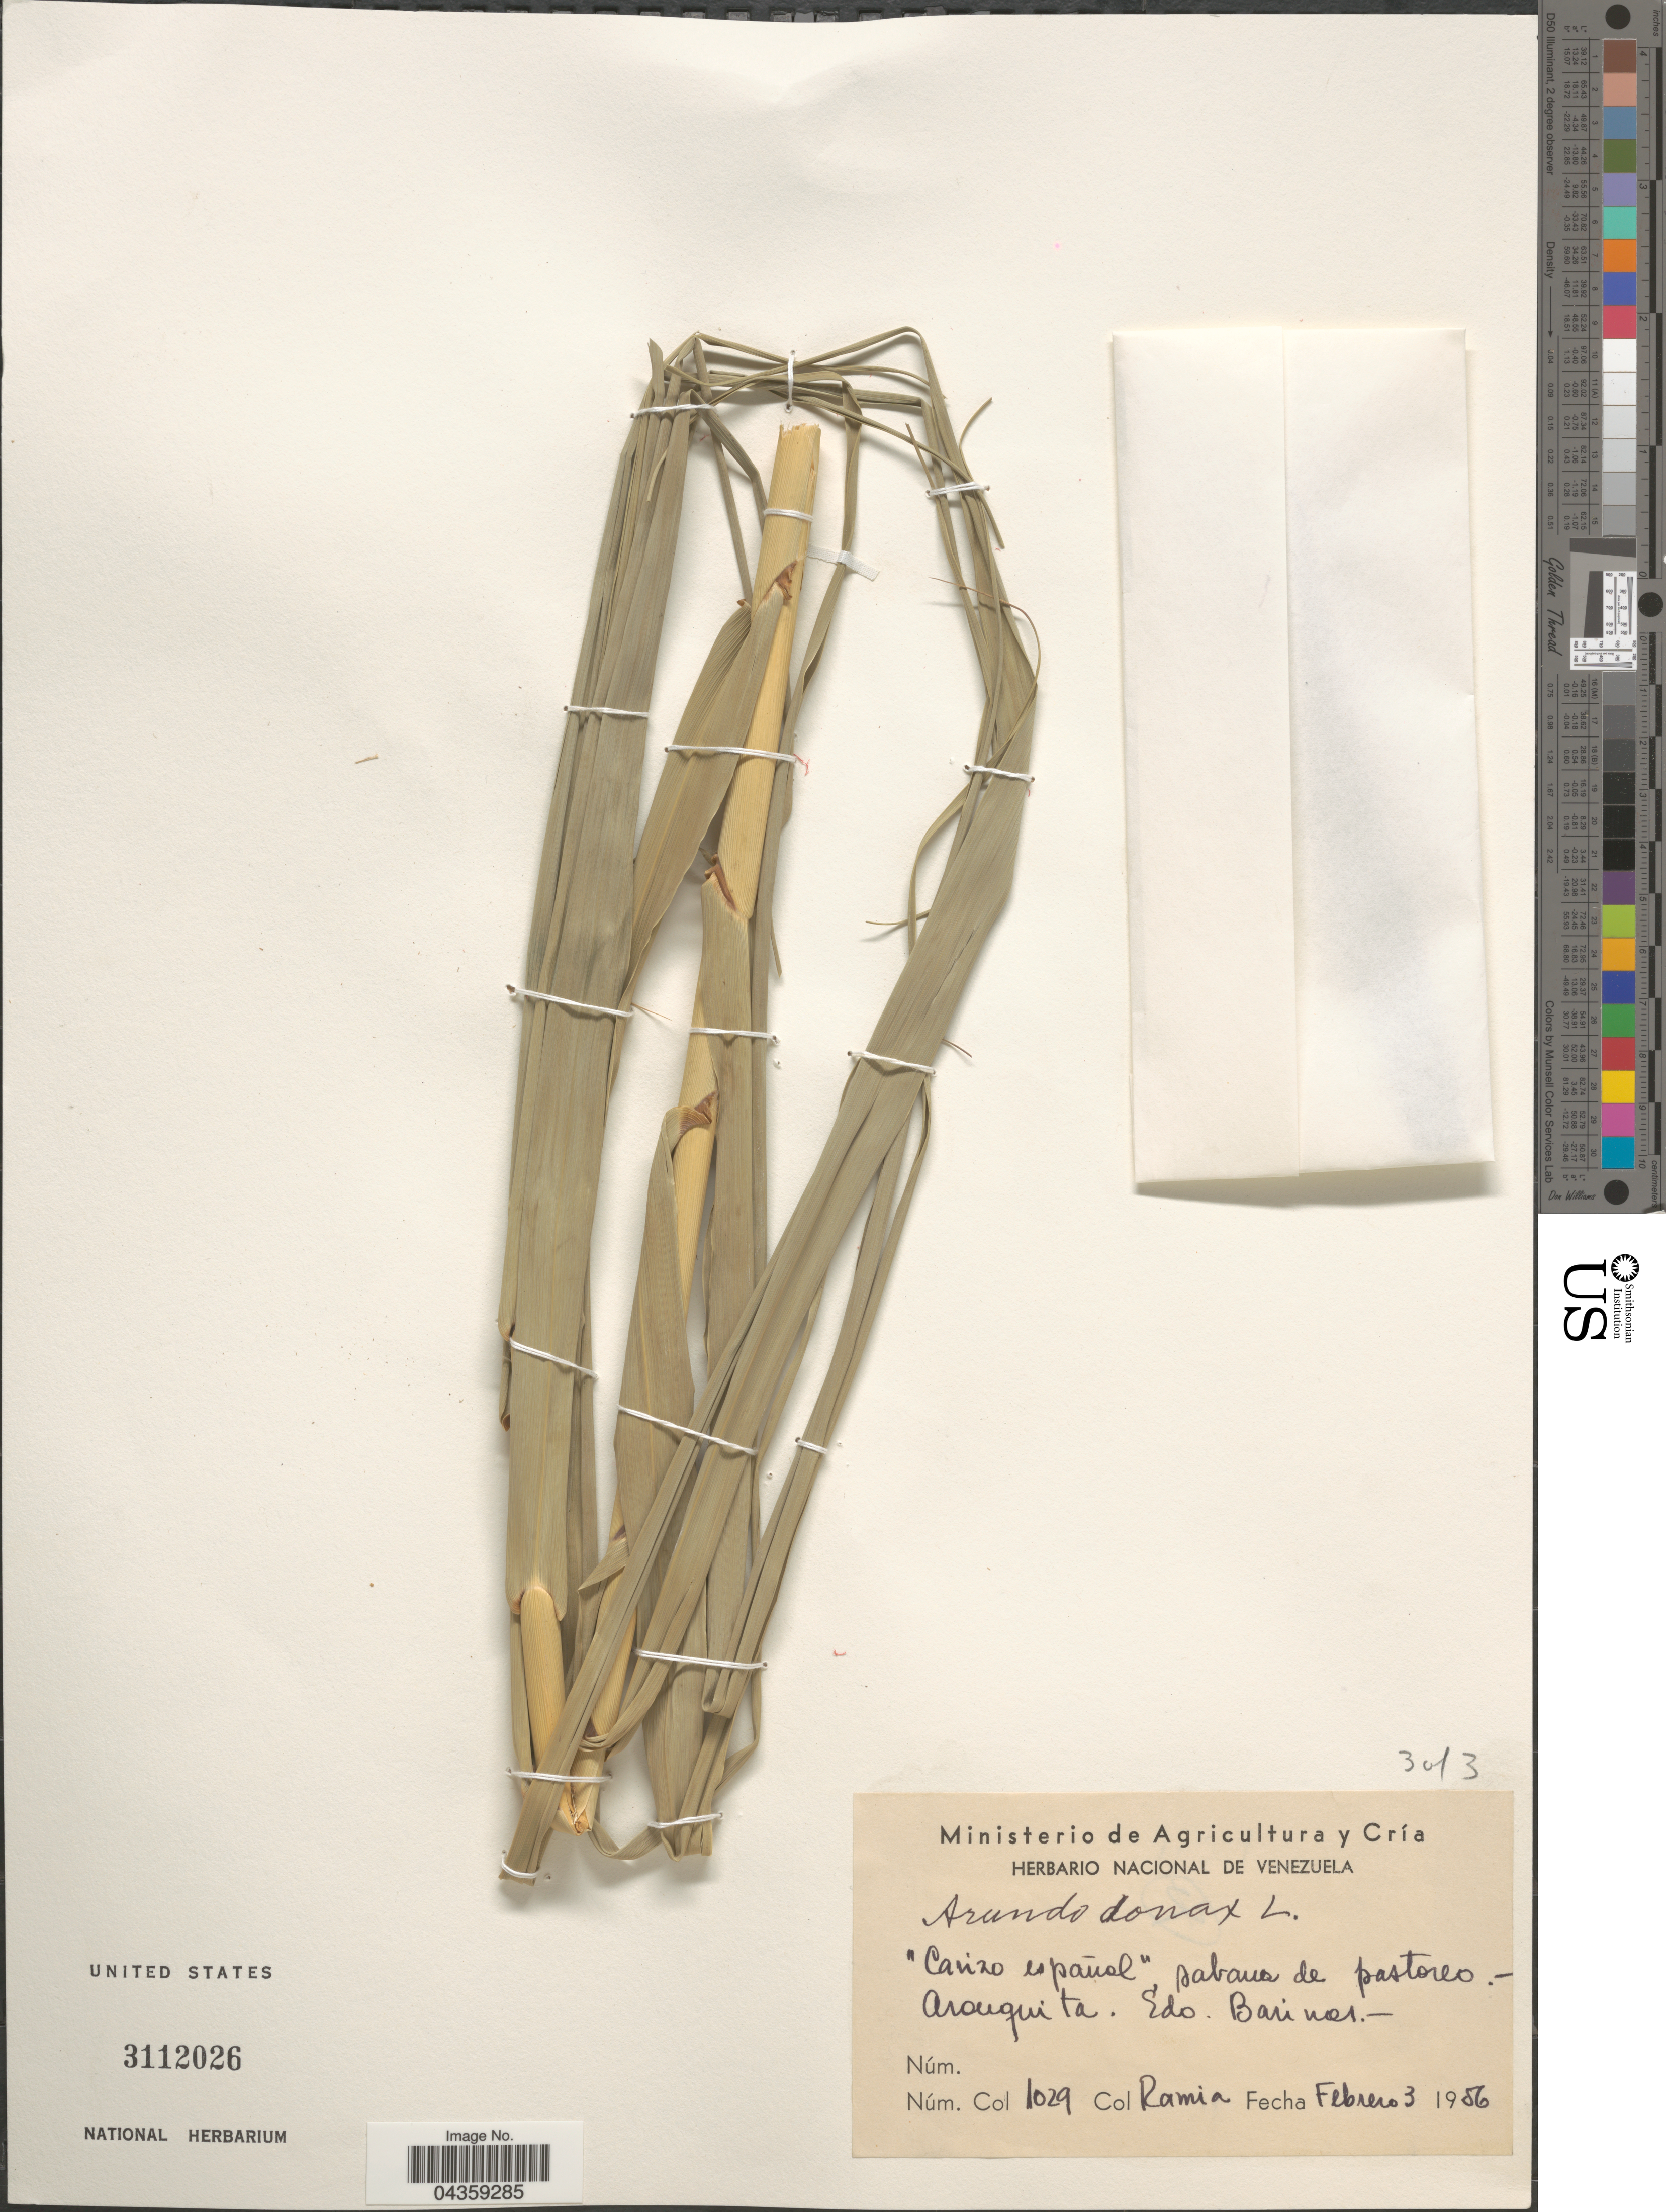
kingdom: Plantae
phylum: Tracheophyta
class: Liliopsida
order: Poales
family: Poaceae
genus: Arundo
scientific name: Arundo donax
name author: L.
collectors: -- Ramia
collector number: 1029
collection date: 1956-02-03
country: Venezuela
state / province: Barinas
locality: Arouquita. Edo. Barinas.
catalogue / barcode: US 3112026